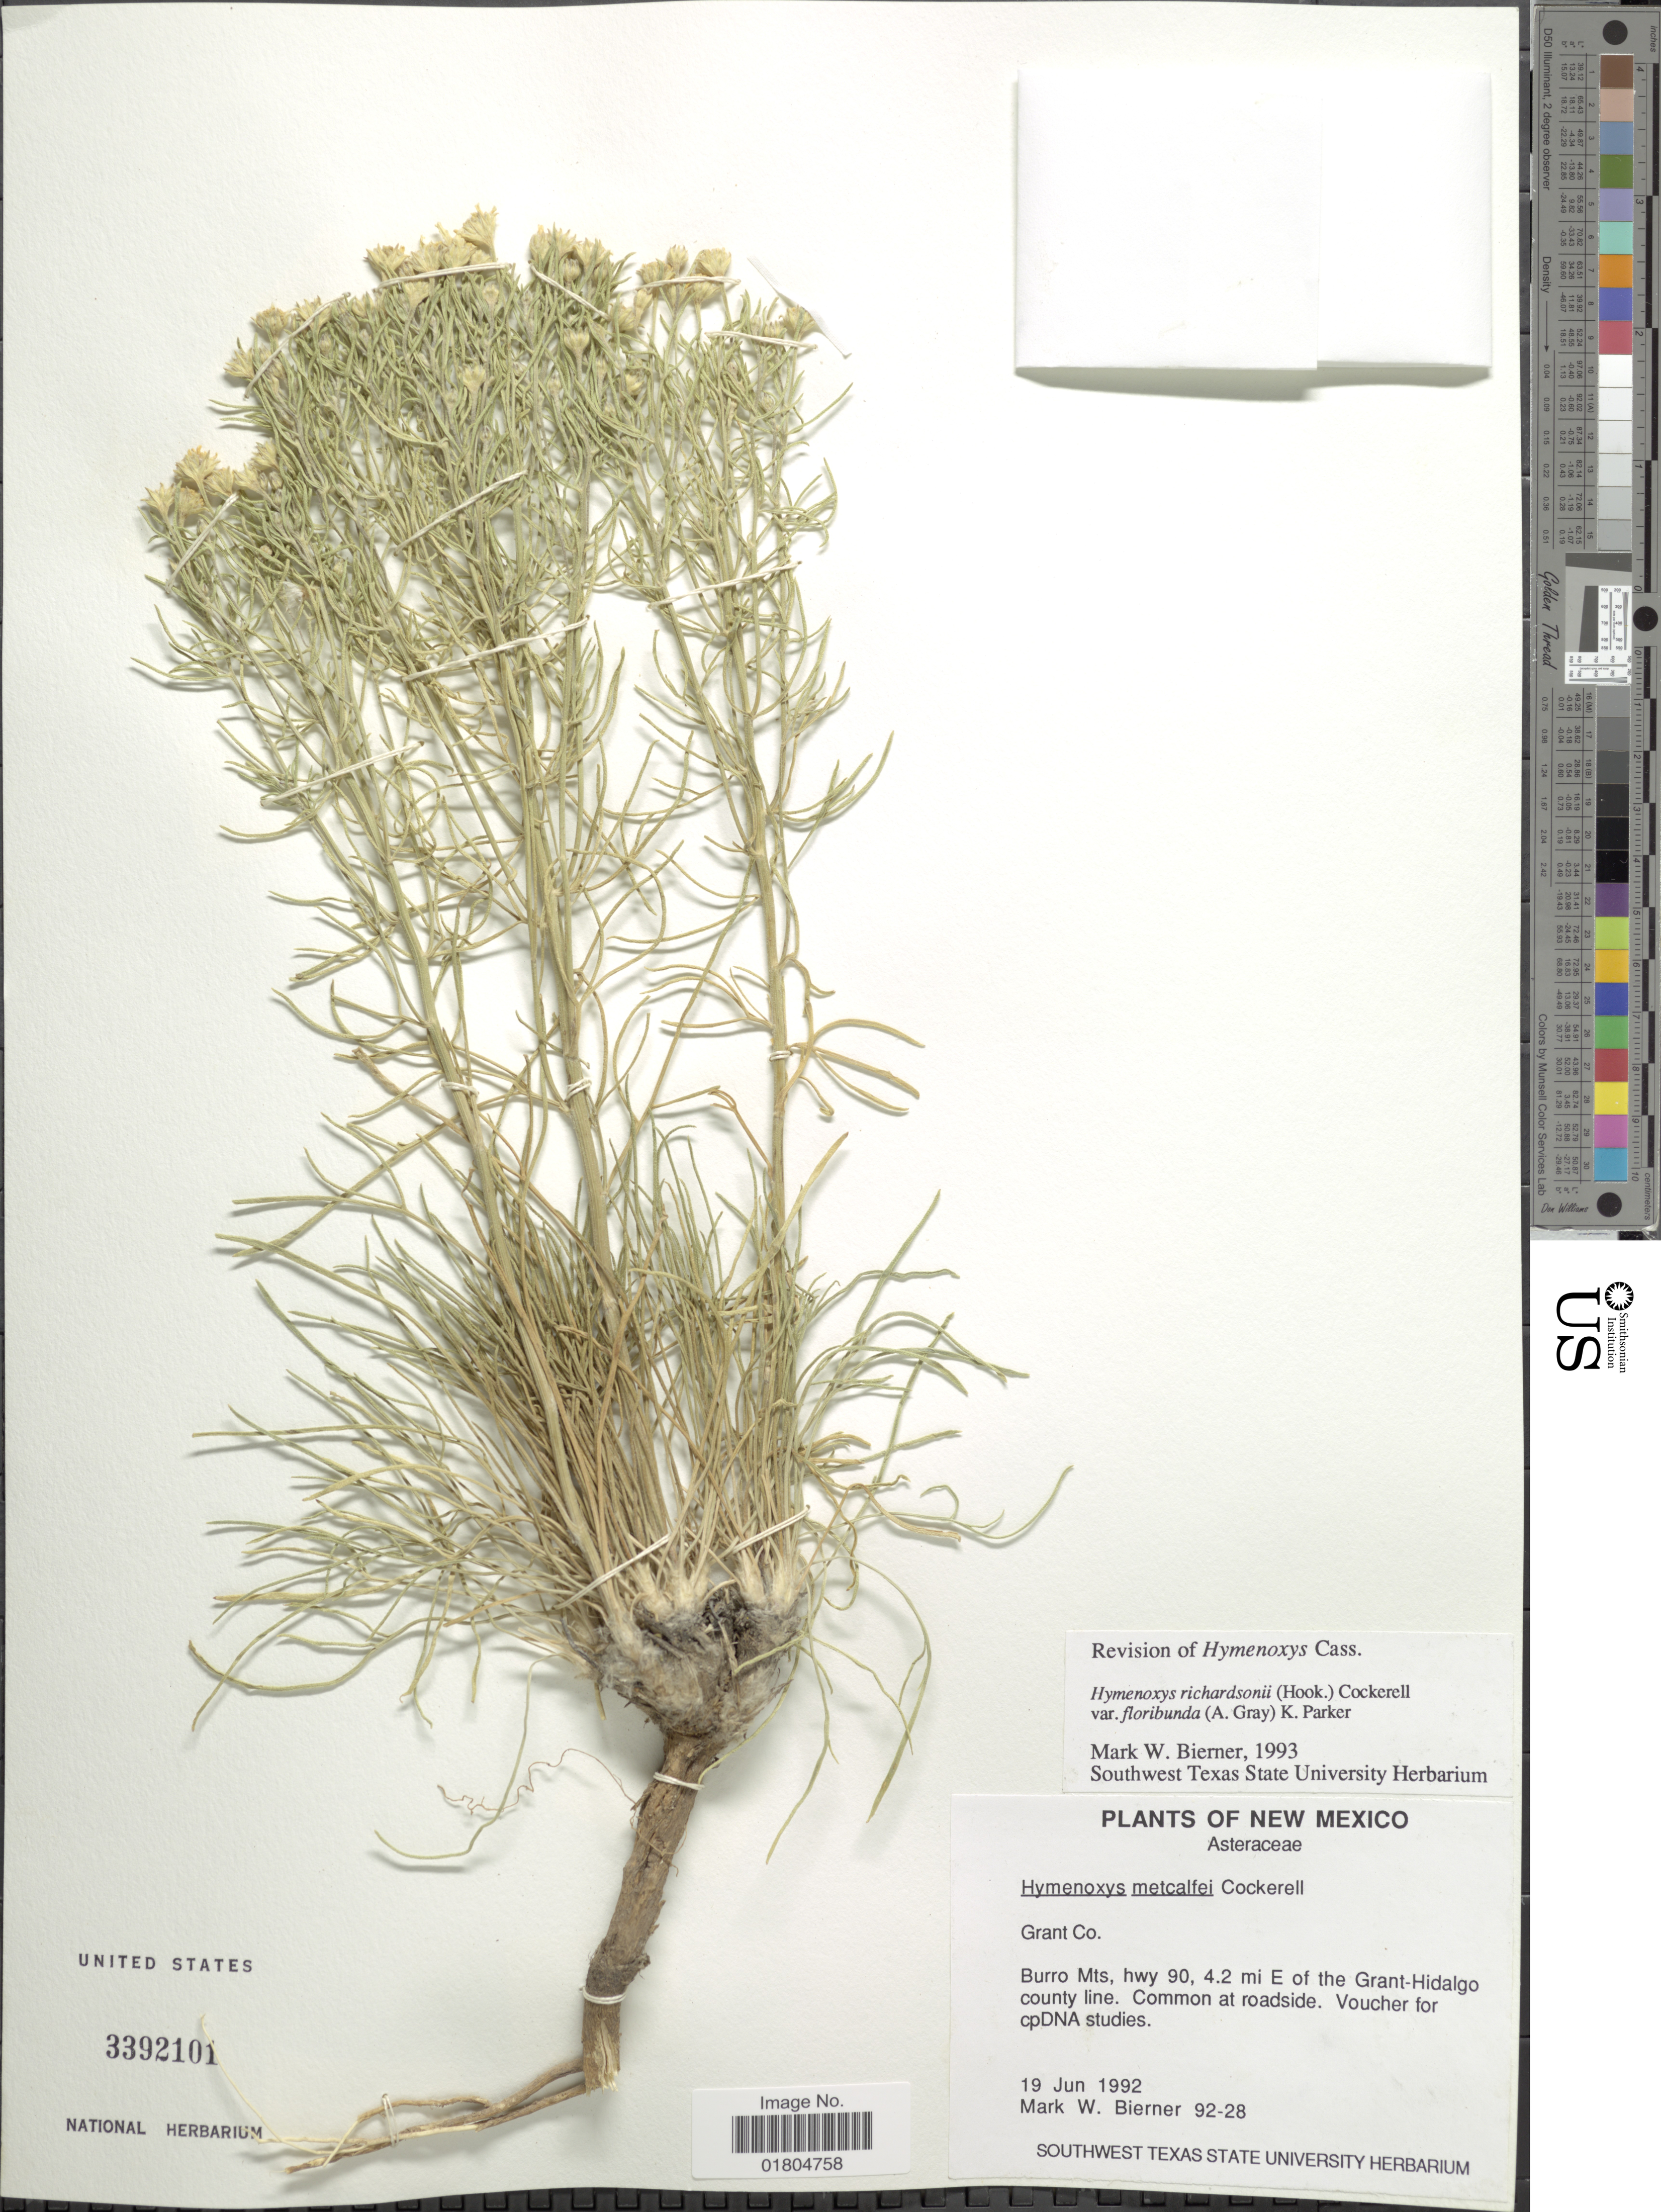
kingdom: Plantae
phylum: Tracheophyta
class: Magnoliopsida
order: Asterales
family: Asteraceae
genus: Hymenoxys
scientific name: Hymenoxys richardsonii var. floribunda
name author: (A. Gray) K.F. Parker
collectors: M. W. Bierner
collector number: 92-28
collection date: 1992-06-19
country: United States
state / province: New Mexico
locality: Grant Co. Burro Mts, hwy 90, 4.2 mi. E of the Grant-Hidalgo county line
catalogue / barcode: US 3392101